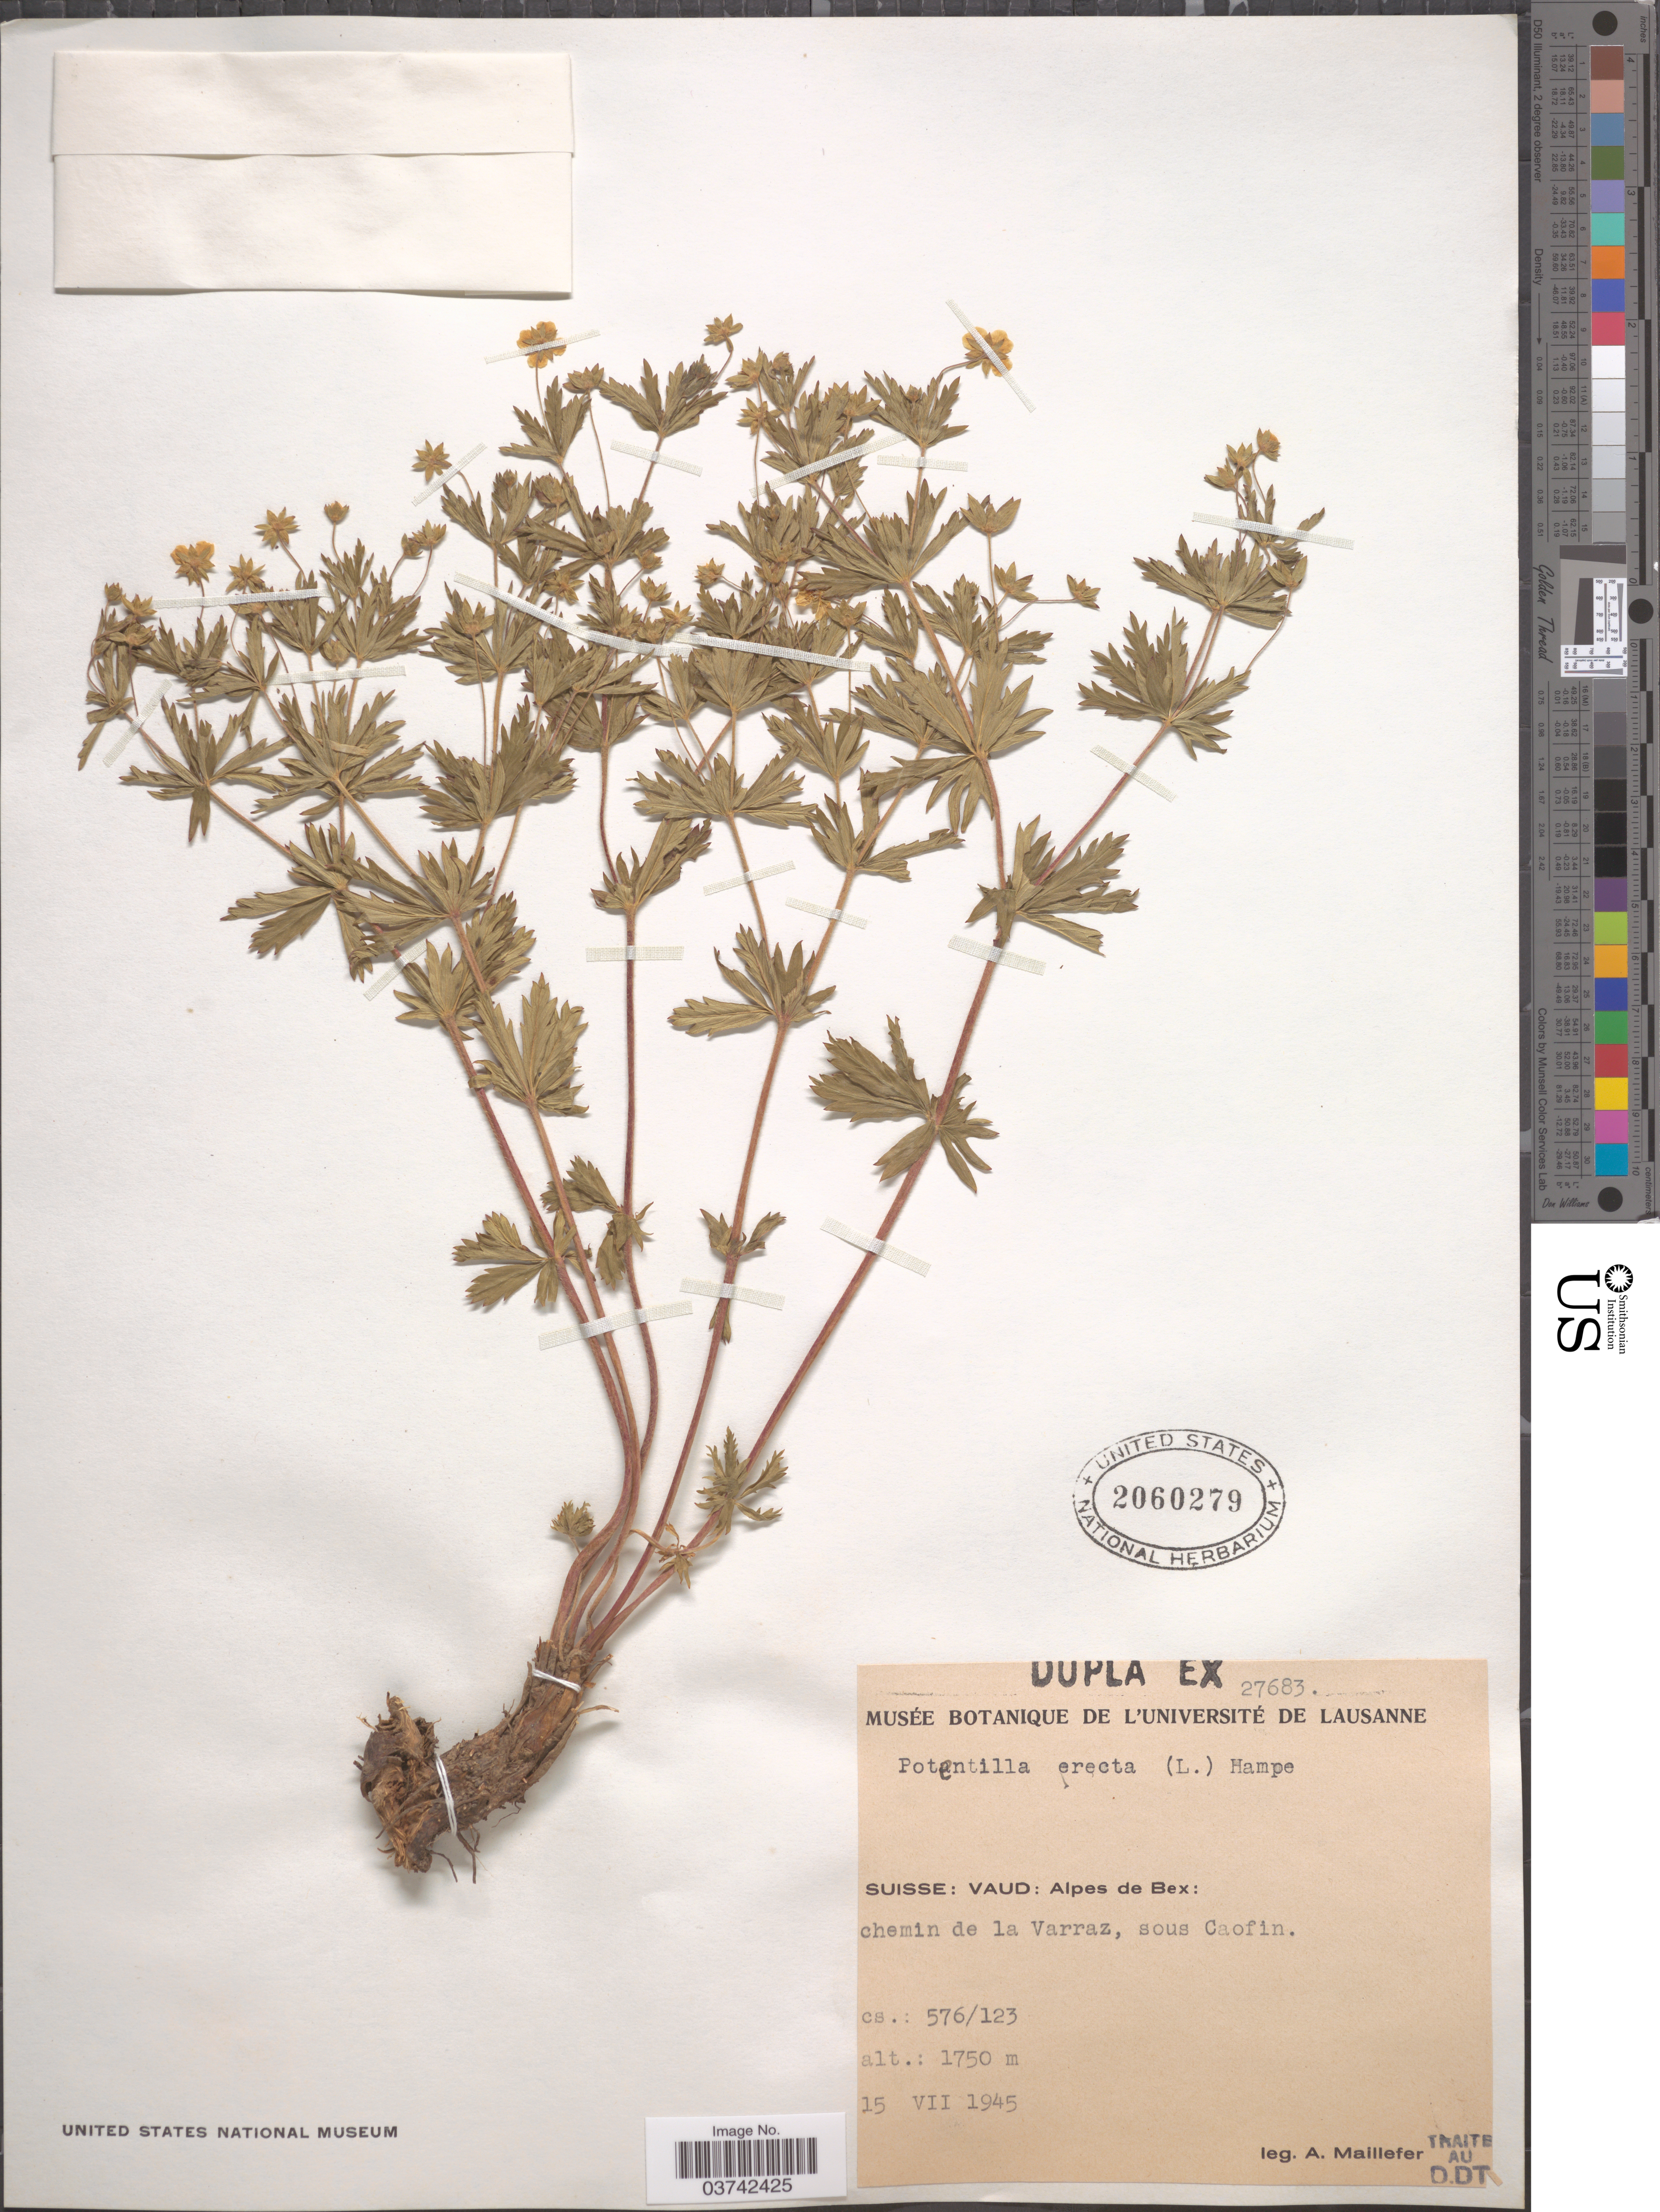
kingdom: Plantae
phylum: Tracheophyta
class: Magnoliopsida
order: Rosales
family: Rosaceae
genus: Potentilla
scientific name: Potentilla erecta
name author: (L.) Raeusch.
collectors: A. Maillefer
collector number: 27683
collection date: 1945-07-15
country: Switzerland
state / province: Vaud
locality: Suisse: Alpes de Bex: chemin de la Varraz, sous Caofin.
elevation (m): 1750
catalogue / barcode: US 2060279